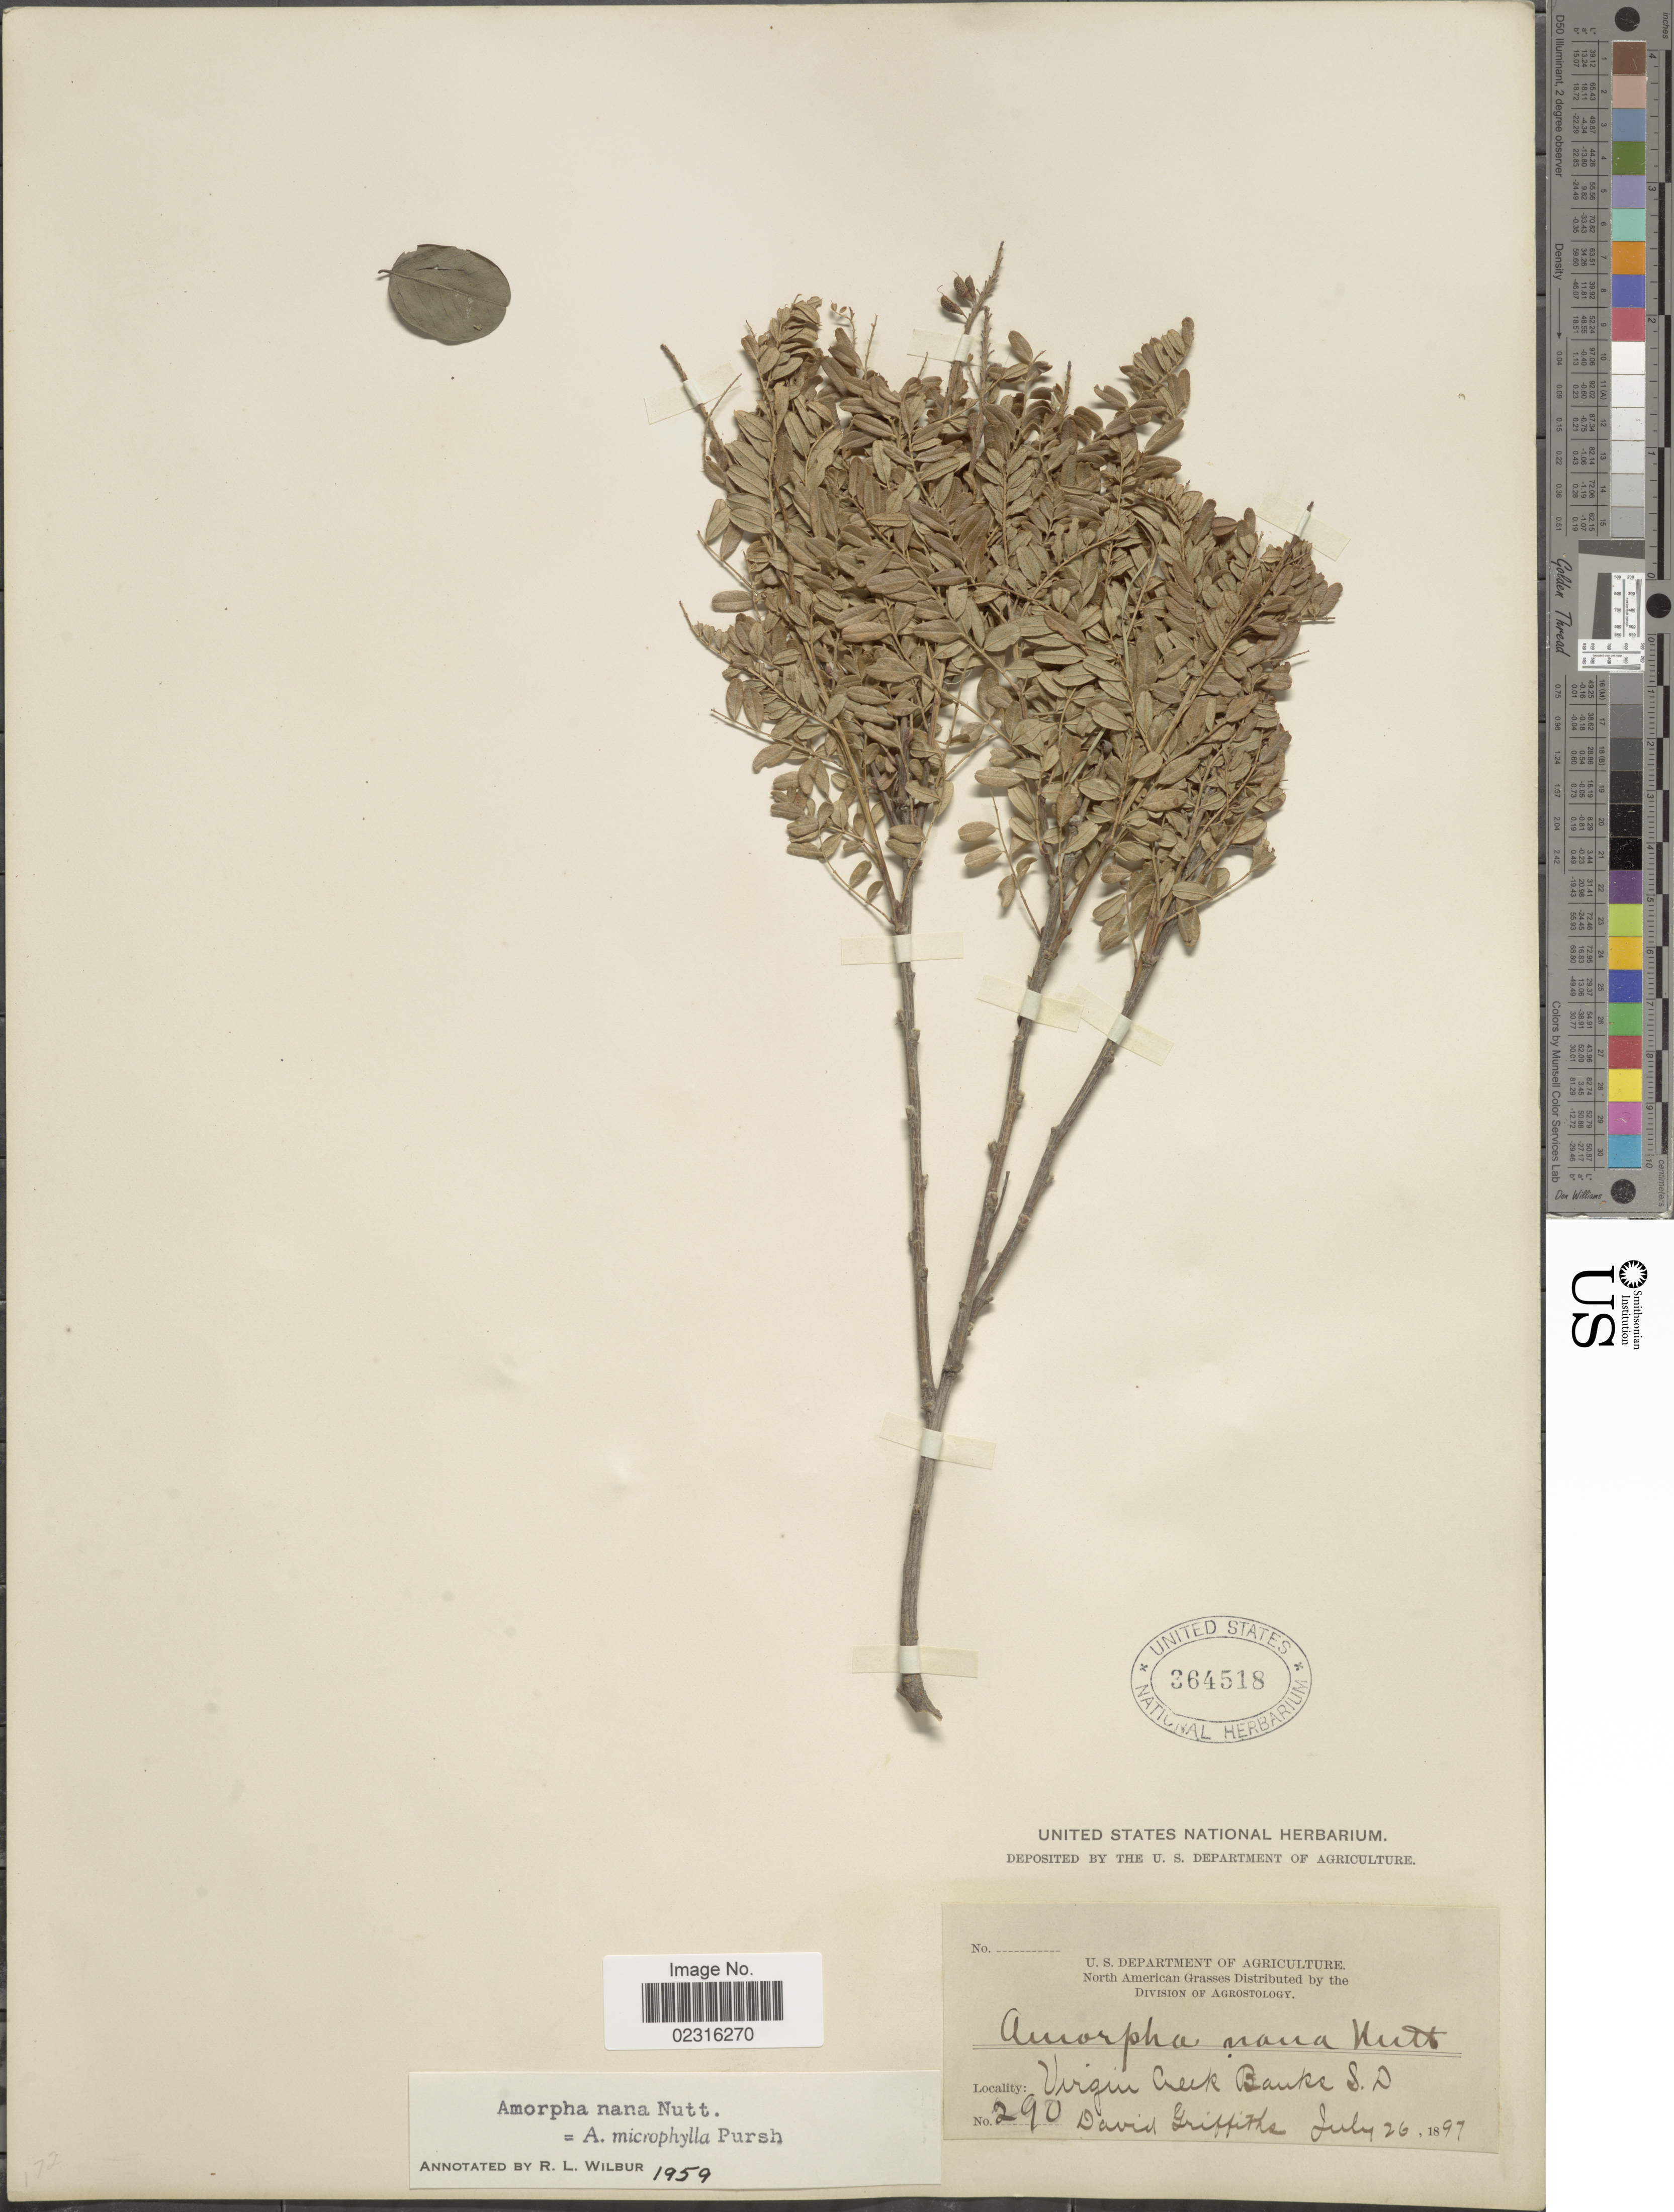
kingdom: Plantae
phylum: Tracheophyta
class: Magnoliopsida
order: Fabales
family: Fabaceae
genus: Amorpha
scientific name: Amorpha nana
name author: C. Fraser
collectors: D. Griffiths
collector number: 290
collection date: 1897-07-26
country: United States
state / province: South Dakota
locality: Virgin Creek banks.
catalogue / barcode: US 364518